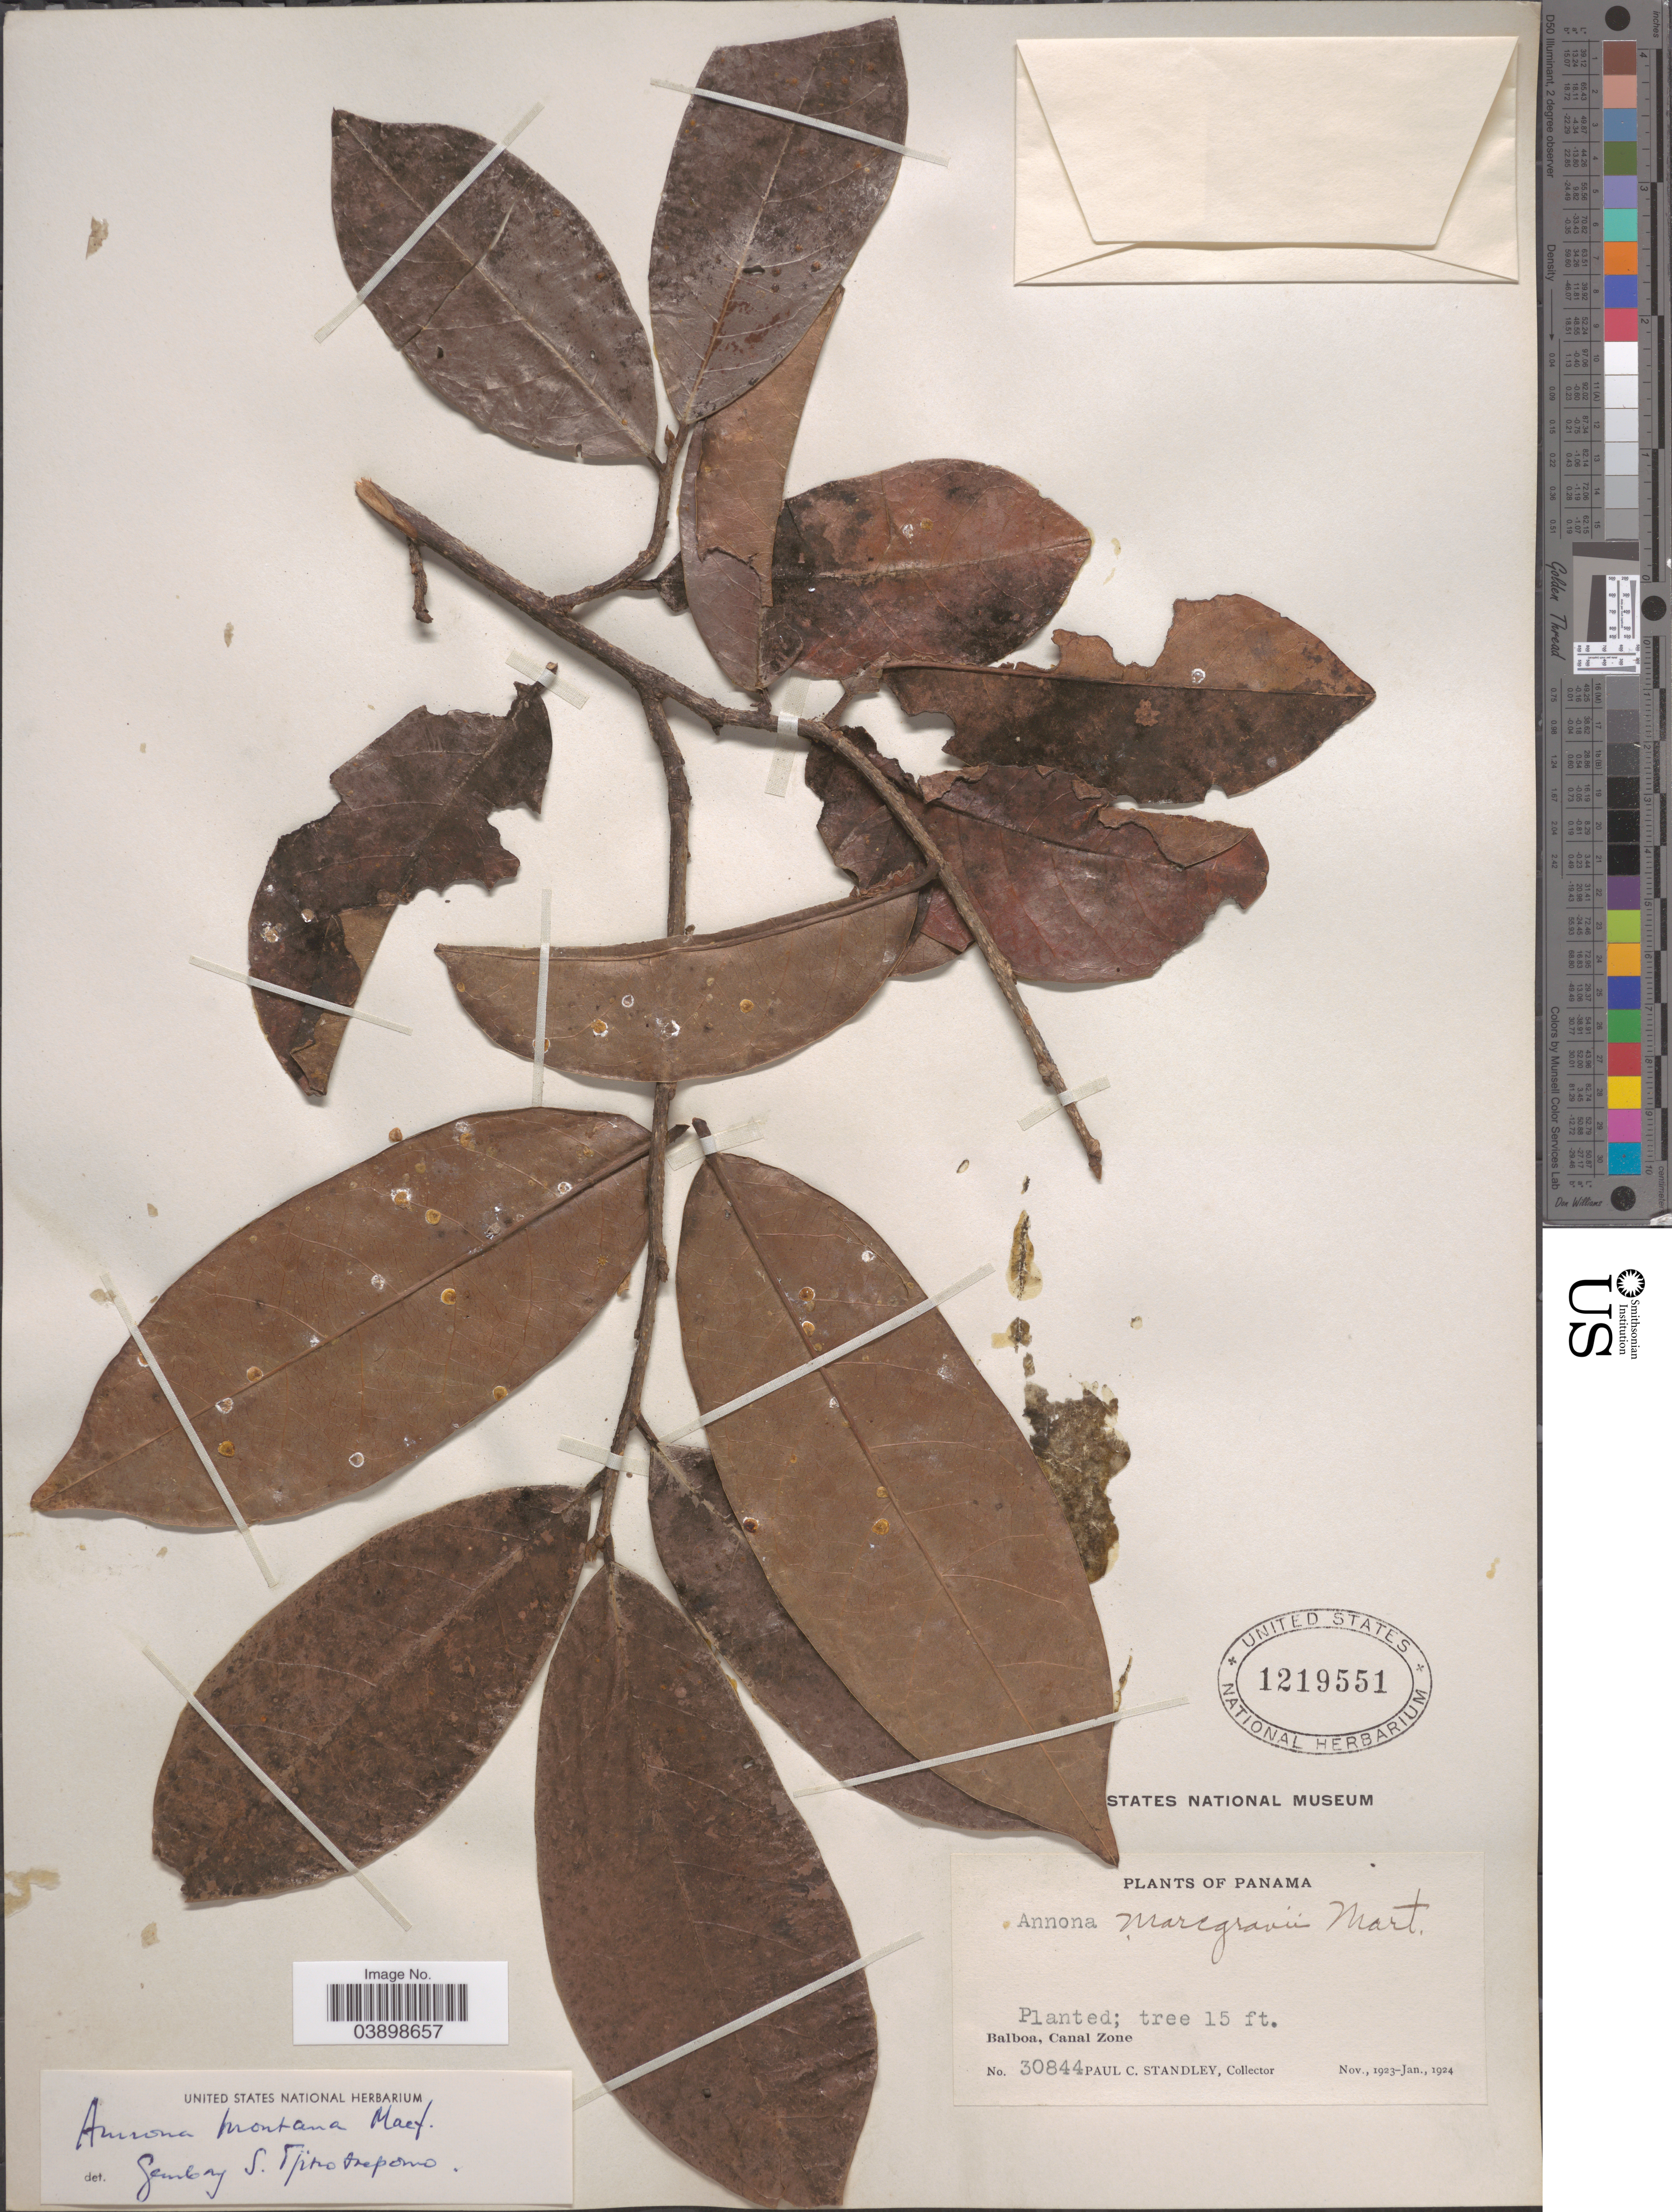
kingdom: Plantae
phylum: Tracheophyta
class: Magnoliopsida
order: Magnoliales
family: Annonaceae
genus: Annona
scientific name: Annona marcgravii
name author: Mart.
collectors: P. C. Standley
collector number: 30844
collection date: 1923-11/1924-01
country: Panama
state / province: Colón / Panamá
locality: Balboa, Canal Zone.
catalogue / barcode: US 1219551